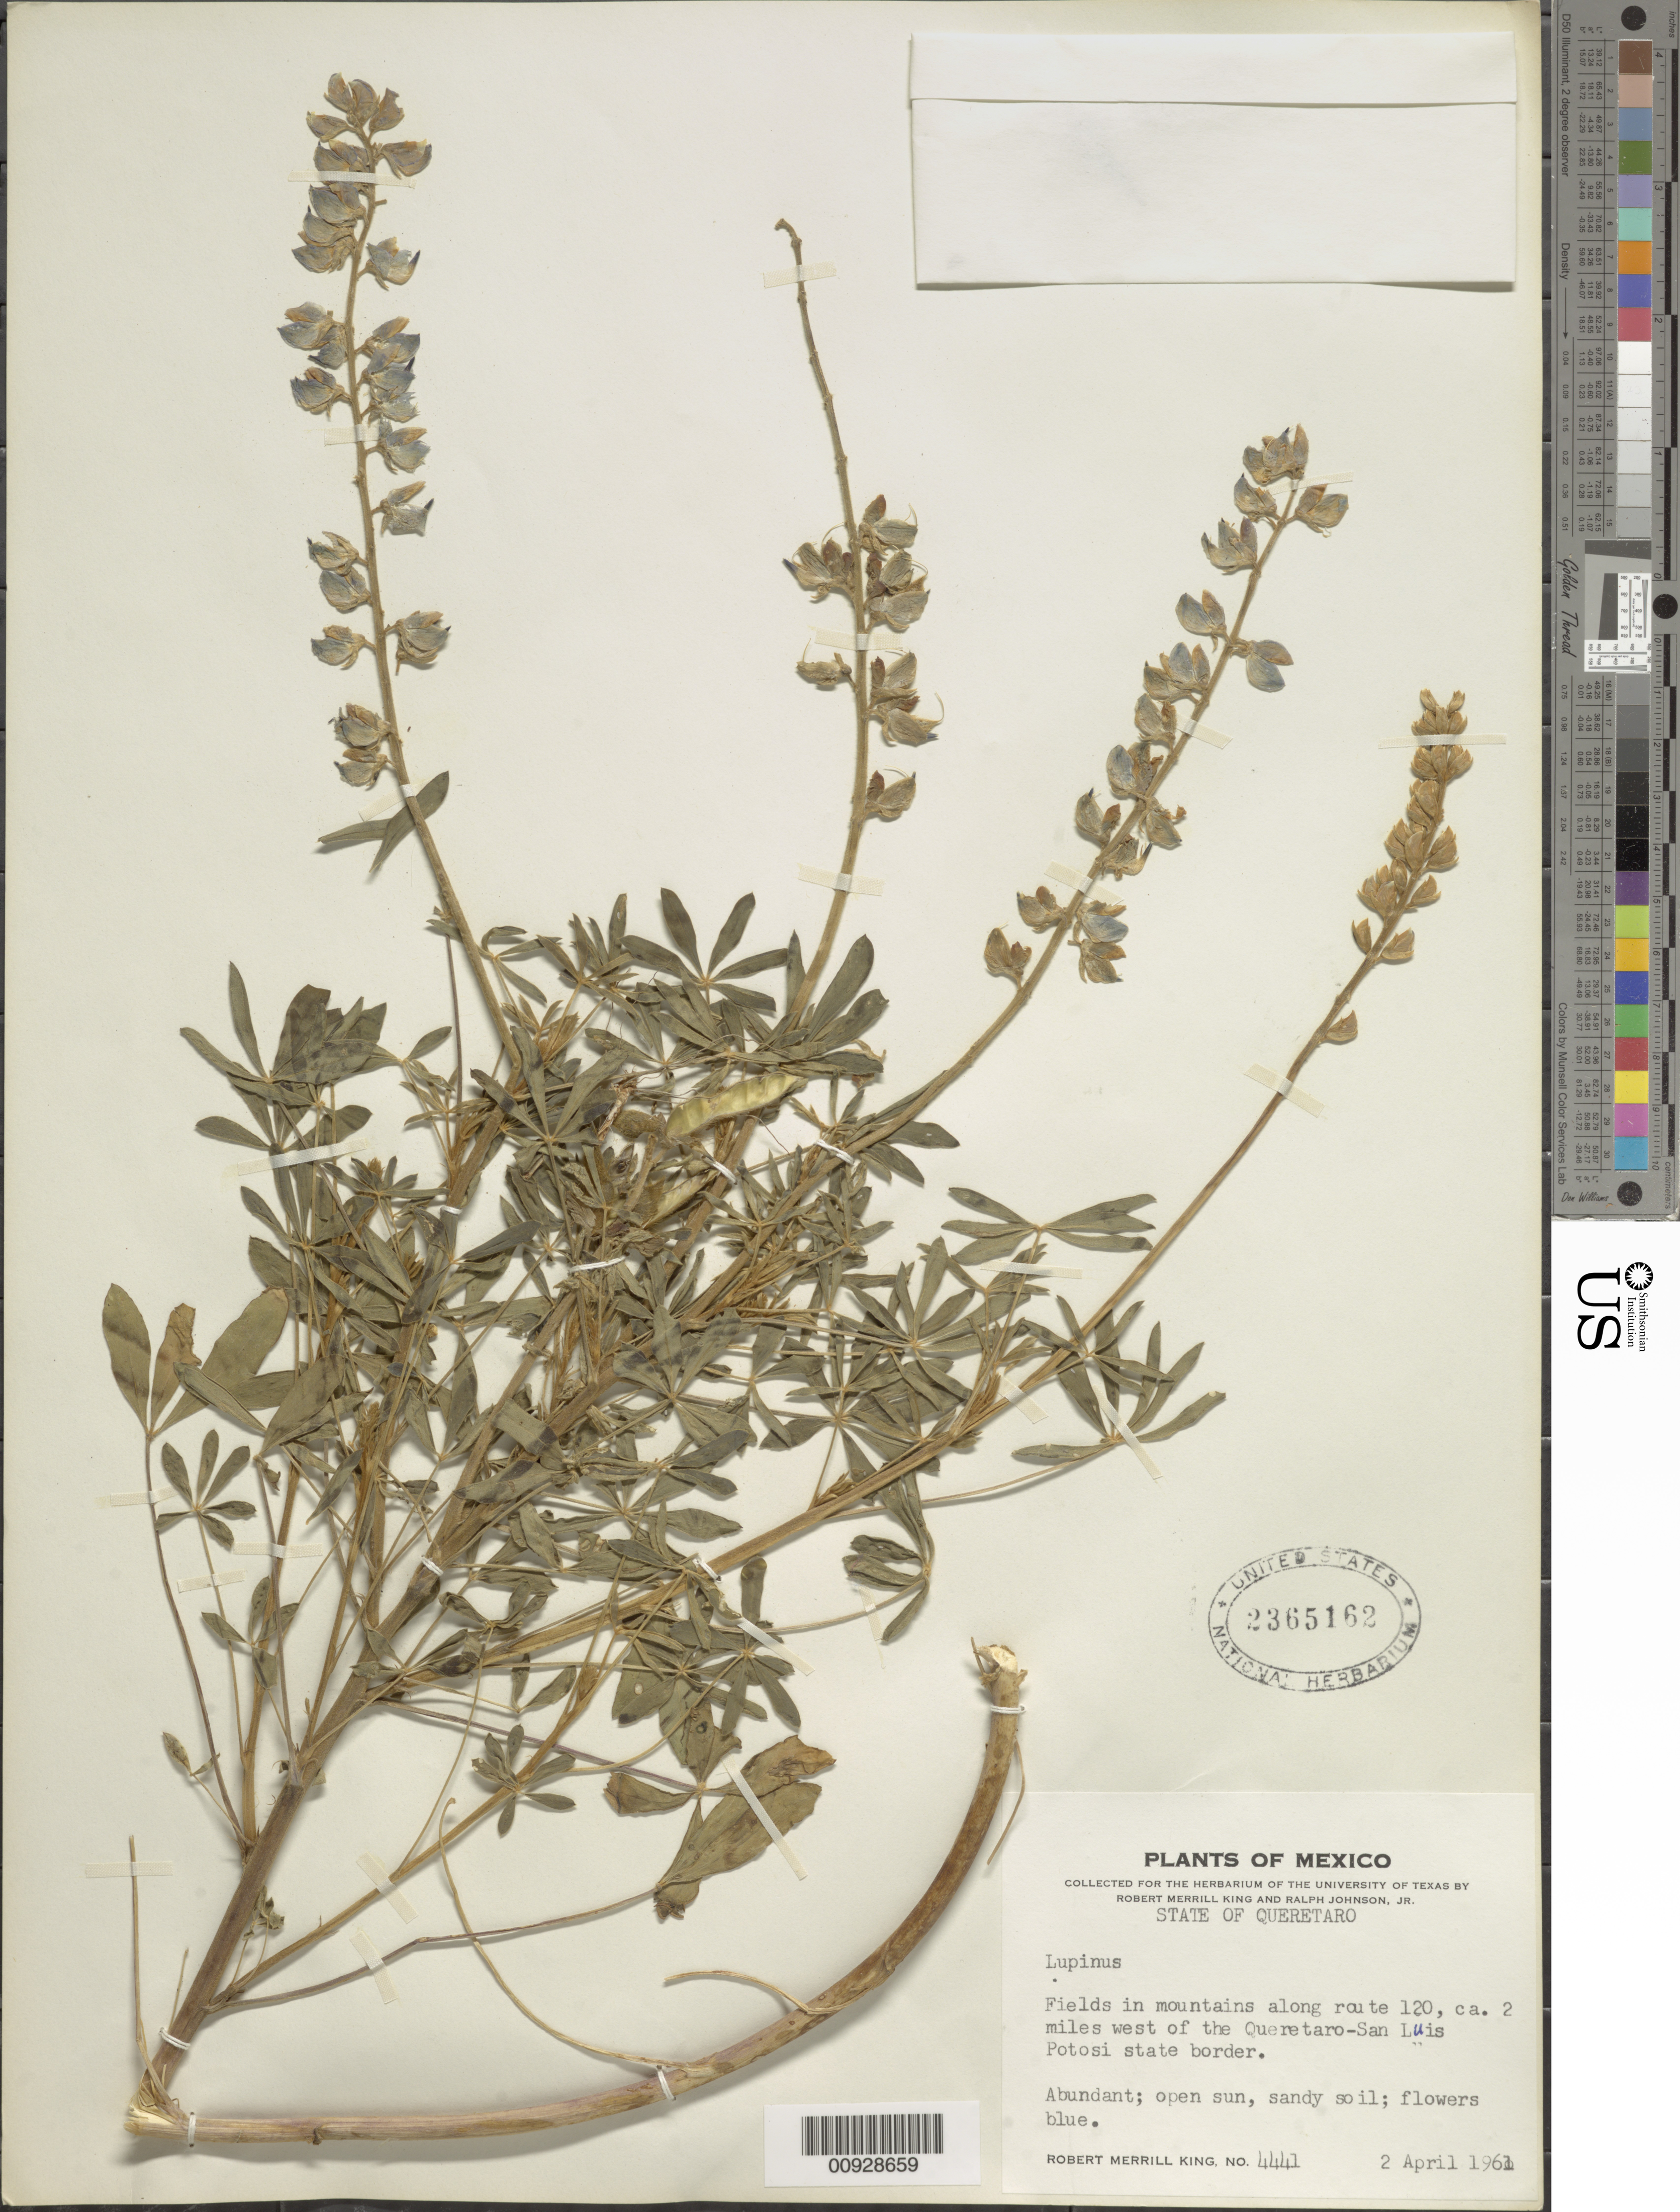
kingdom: Plantae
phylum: Tracheophyta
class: Magnoliopsida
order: Fabales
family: Fabaceae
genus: Lupinus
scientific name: Lupinus sp.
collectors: R. M. King & R. Johnson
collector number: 4441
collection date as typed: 02 Apr 1961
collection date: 1961-04-02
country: Mexico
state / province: Querétaro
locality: Along route 120, ca. 2 miles west of the Querétaro - San Luis Potosí state border.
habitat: Fields in mountains; open sun, sandy soil.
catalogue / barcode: US 2365162